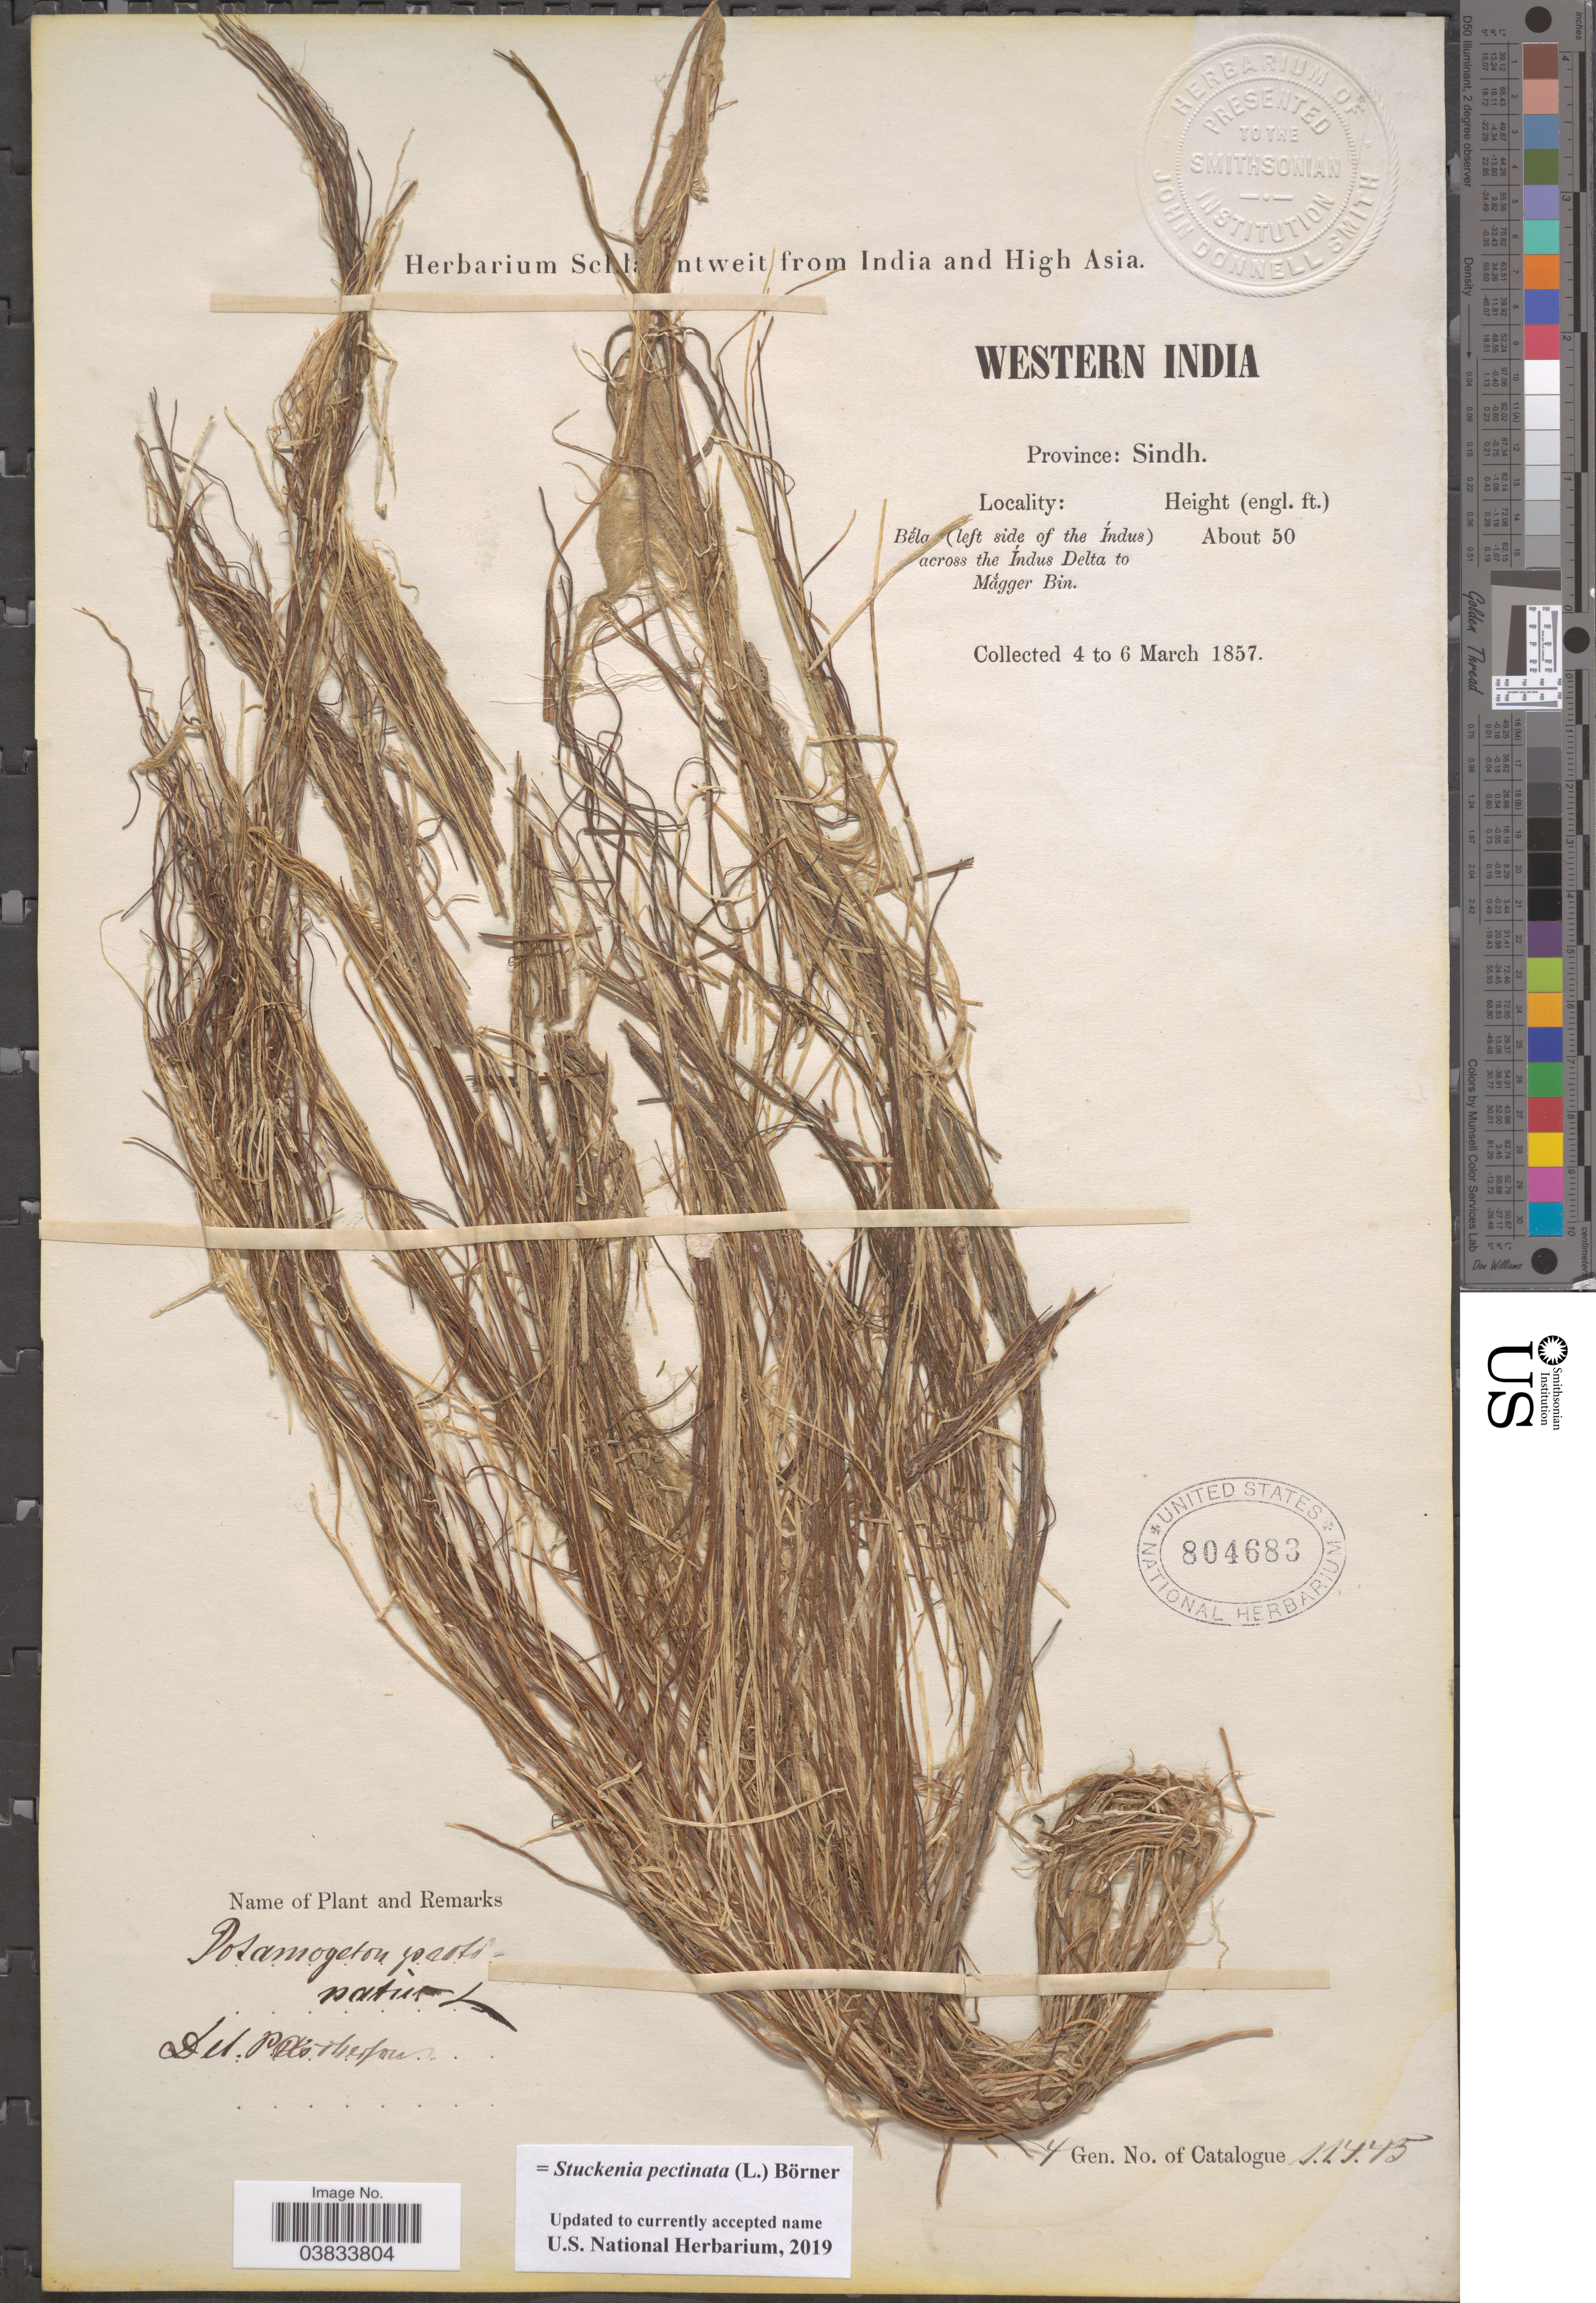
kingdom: Plantae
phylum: Tracheophyta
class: Liliopsida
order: Alismatales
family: Potamogetonaceae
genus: Stuckenia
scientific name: Stuckenia pectinata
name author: (L.) Börner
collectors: ex herb. Schlagintweit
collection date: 1857-03-04/1857-03-06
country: Pakistan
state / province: Sindh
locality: Western India. Province: Sindh. Béla (left side of the Índus) across the Índus Delta to Magger Bin.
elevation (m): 15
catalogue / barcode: US 804683